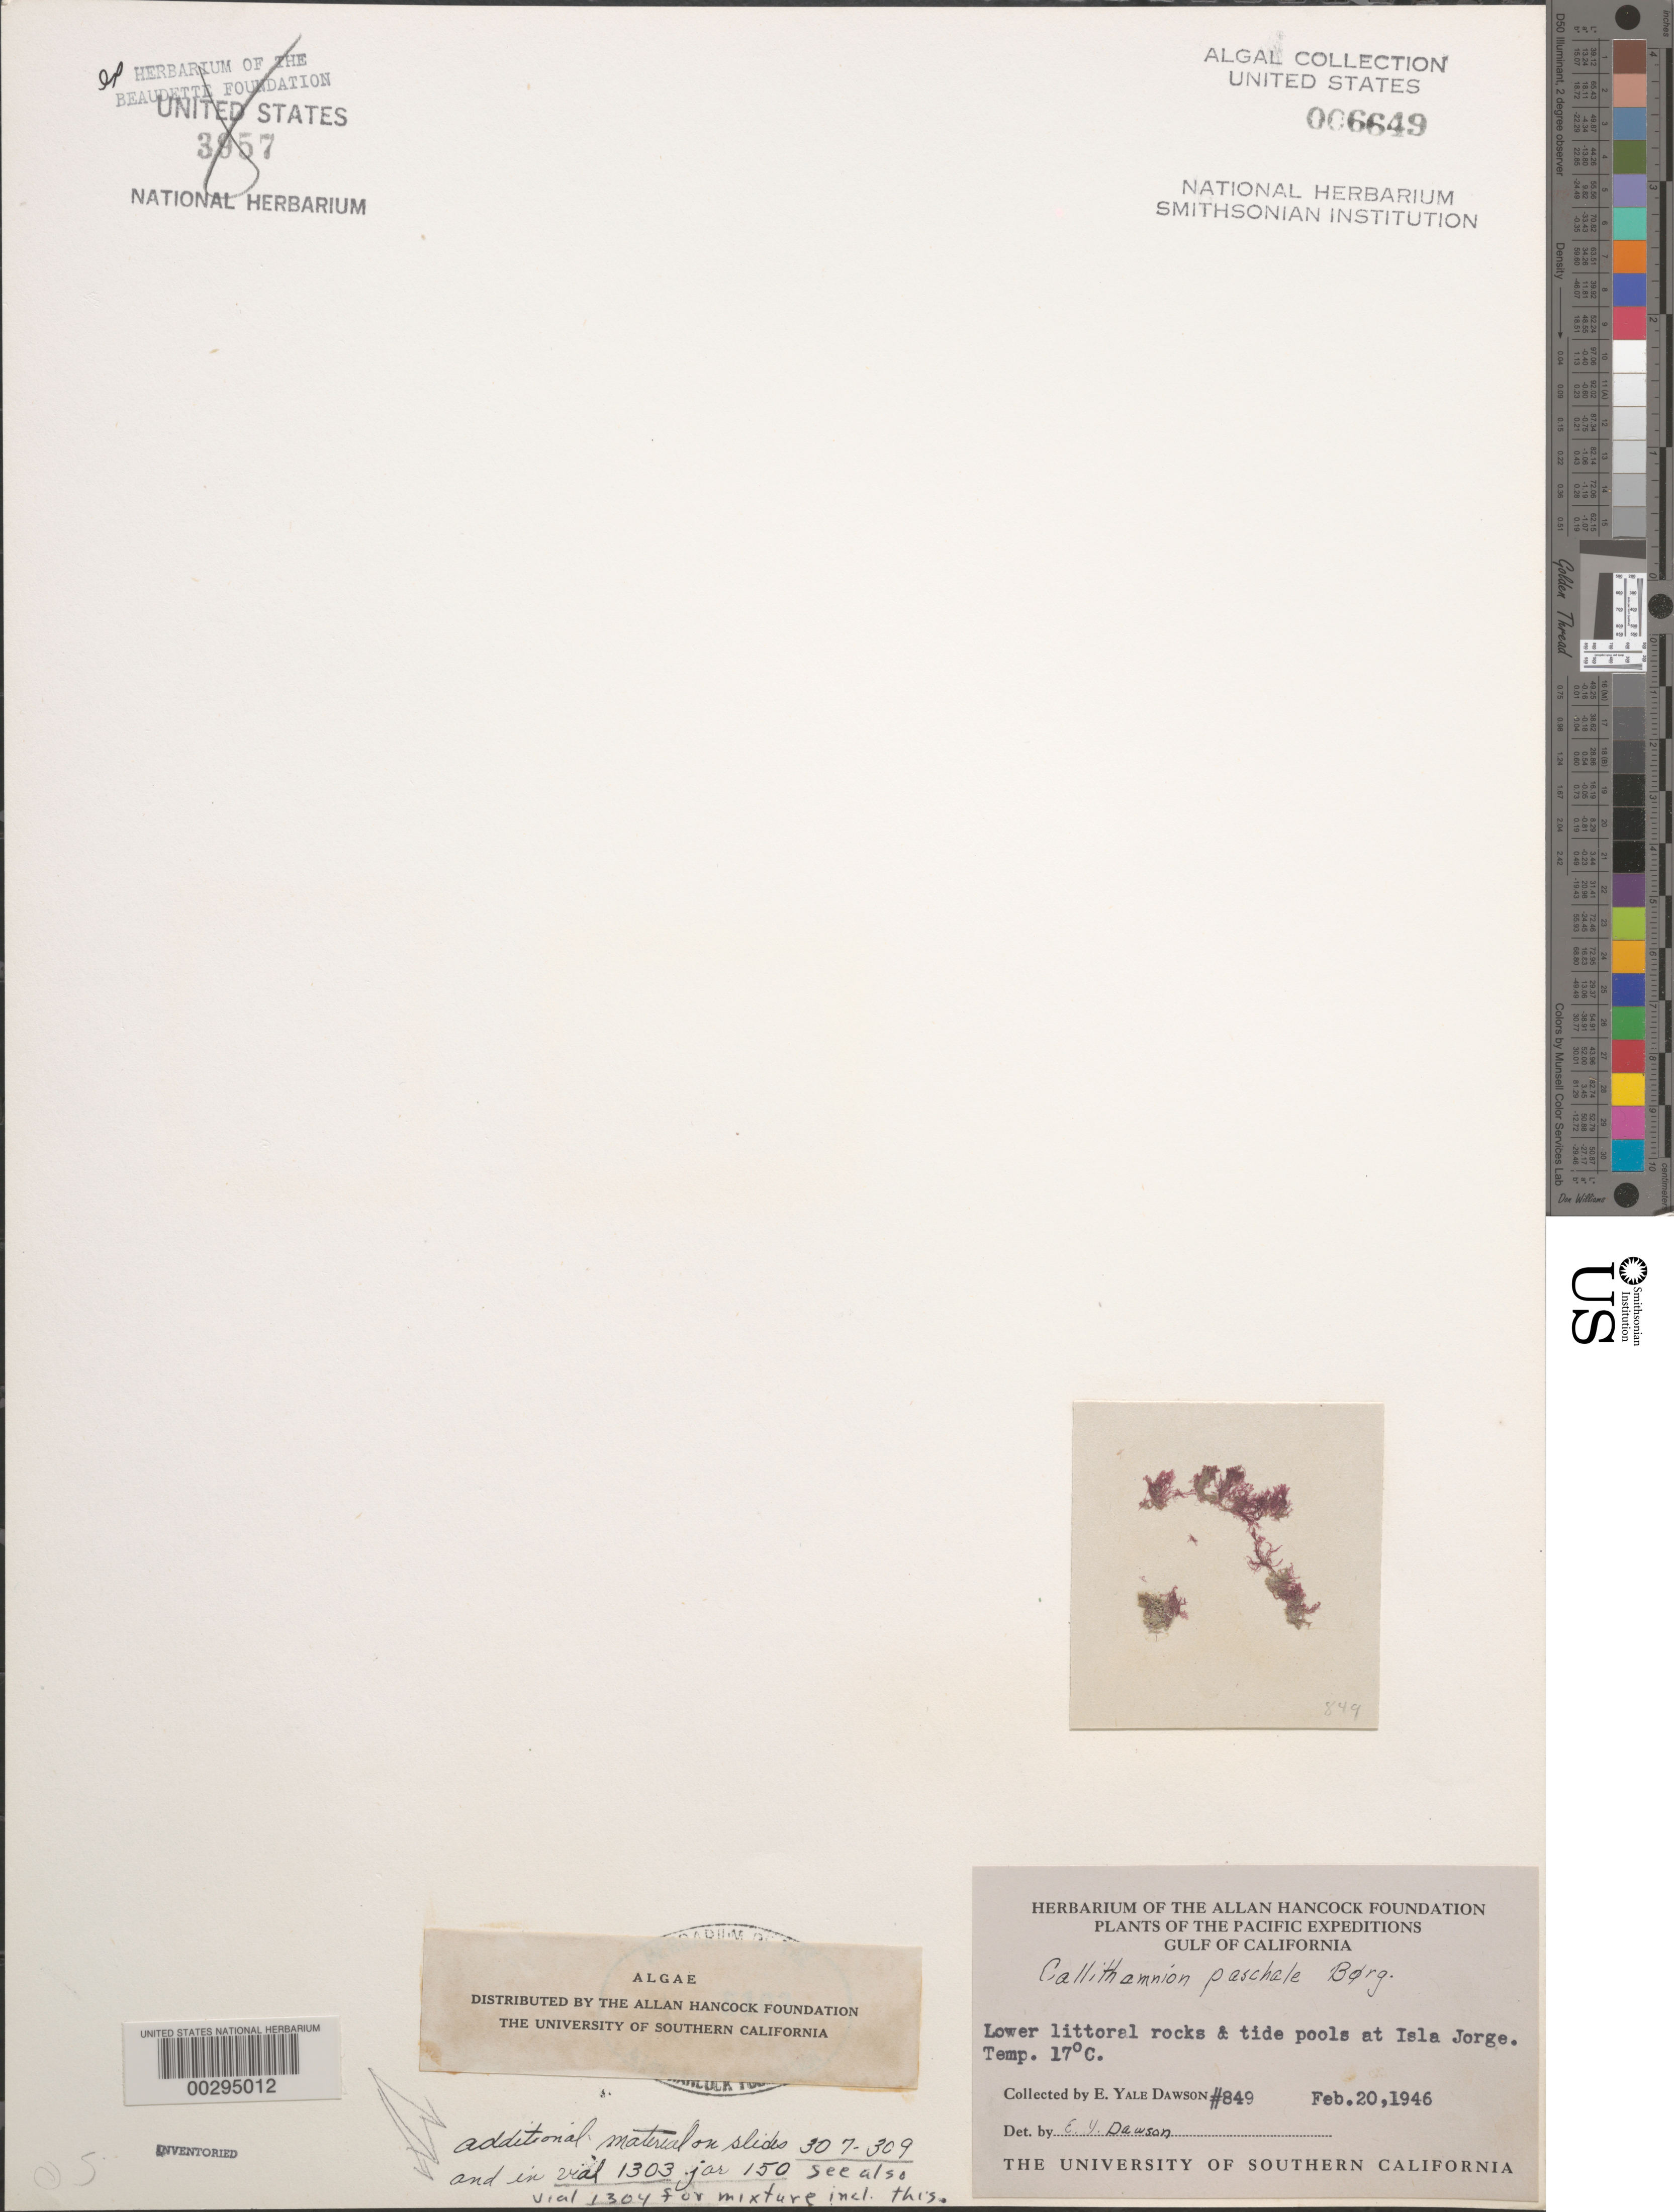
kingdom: Plantae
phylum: Rhodophyta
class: Florideophyceae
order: Ceramiales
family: Callithamniaceae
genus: Callithamnion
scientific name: Callithamnion paschale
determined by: Dawson, E. Y.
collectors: E. Y. Dawson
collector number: EYD 849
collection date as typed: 20 Feb 1946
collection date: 1946-02-20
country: Mexico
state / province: Sonora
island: Isla Jorge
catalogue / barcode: US 6649